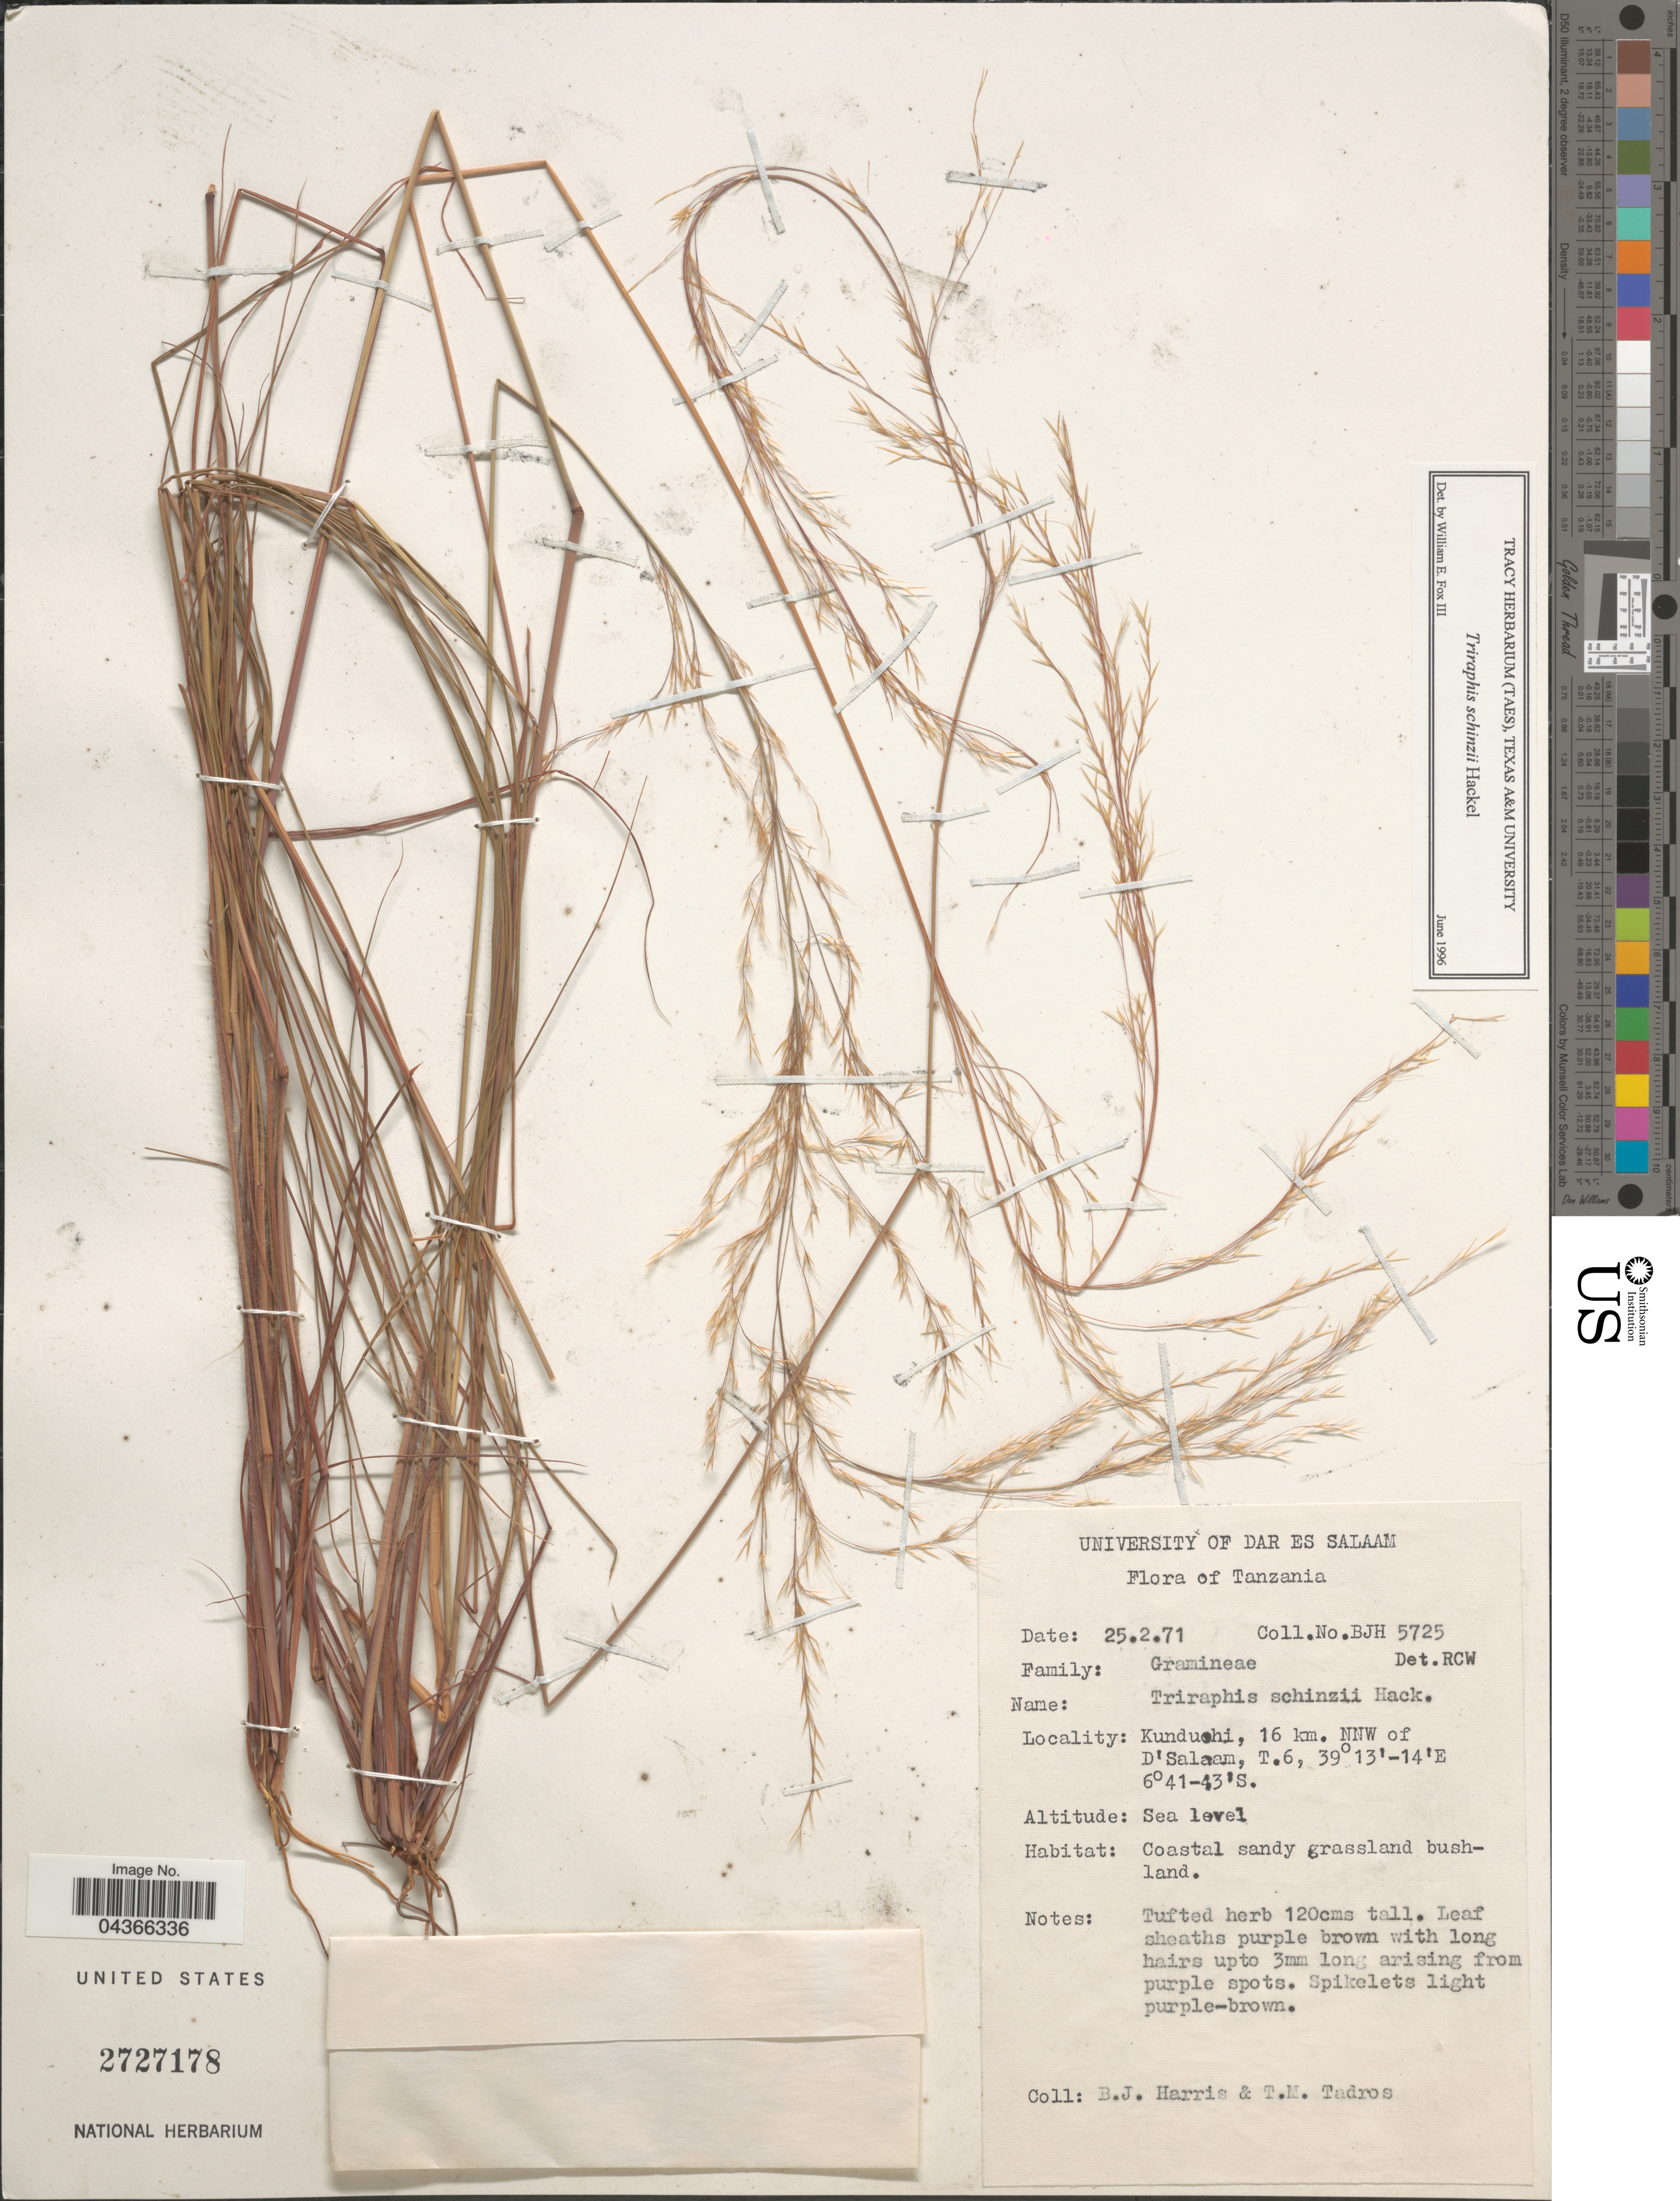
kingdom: Plantae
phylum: Tracheophyta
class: Liliopsida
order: Poales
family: Poaceae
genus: Triraphis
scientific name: Triraphis schinzii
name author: Hack.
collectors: B. J. Harris & T. Tadros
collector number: BJH5725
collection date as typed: Transcribed d/m/y: 25/2/71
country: Tanzania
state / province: Dar es Salaam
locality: Kunduchi, 16 km. NNW of D'Salaam, T.6.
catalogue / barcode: US 2727178